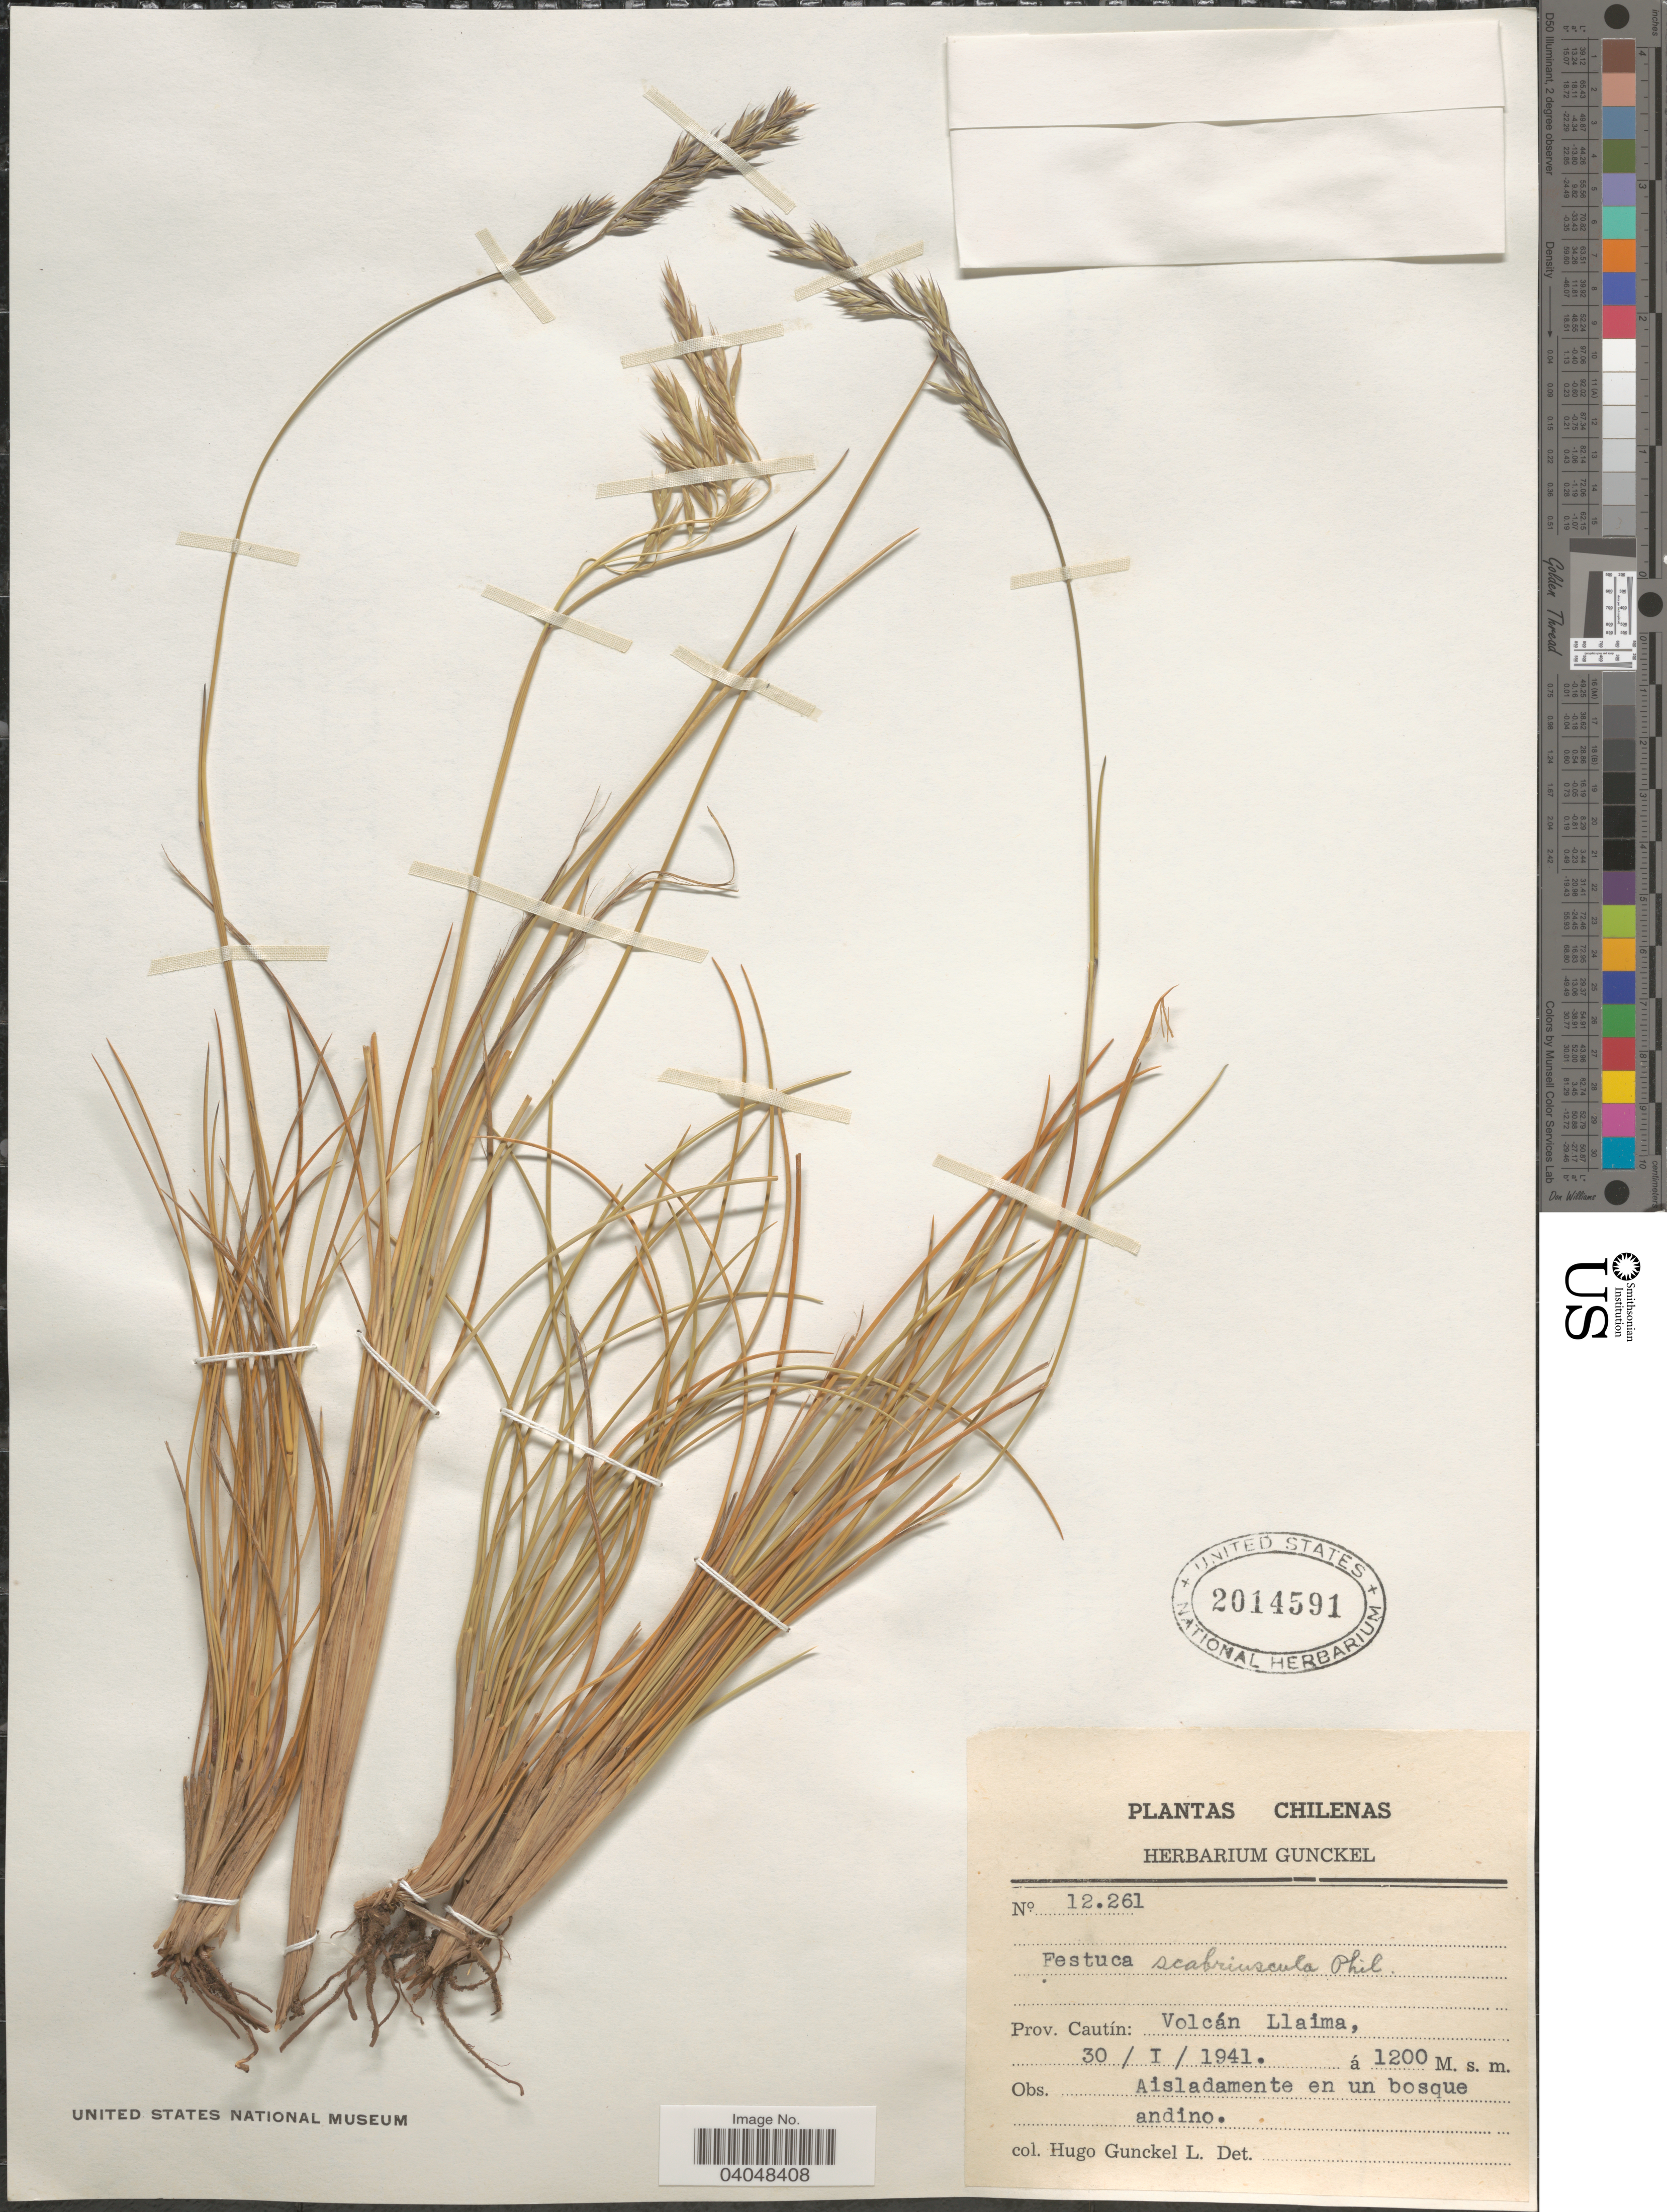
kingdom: Plantae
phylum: Tracheophyta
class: Liliopsida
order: Poales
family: Poaceae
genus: Festuca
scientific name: Festuca scabriuscula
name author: Phil.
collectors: H. Gunckel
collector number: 12261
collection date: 1941-01-30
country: Chile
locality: Prov. Cautín : Volcán Llaima.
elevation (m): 1200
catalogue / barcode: US 2014591